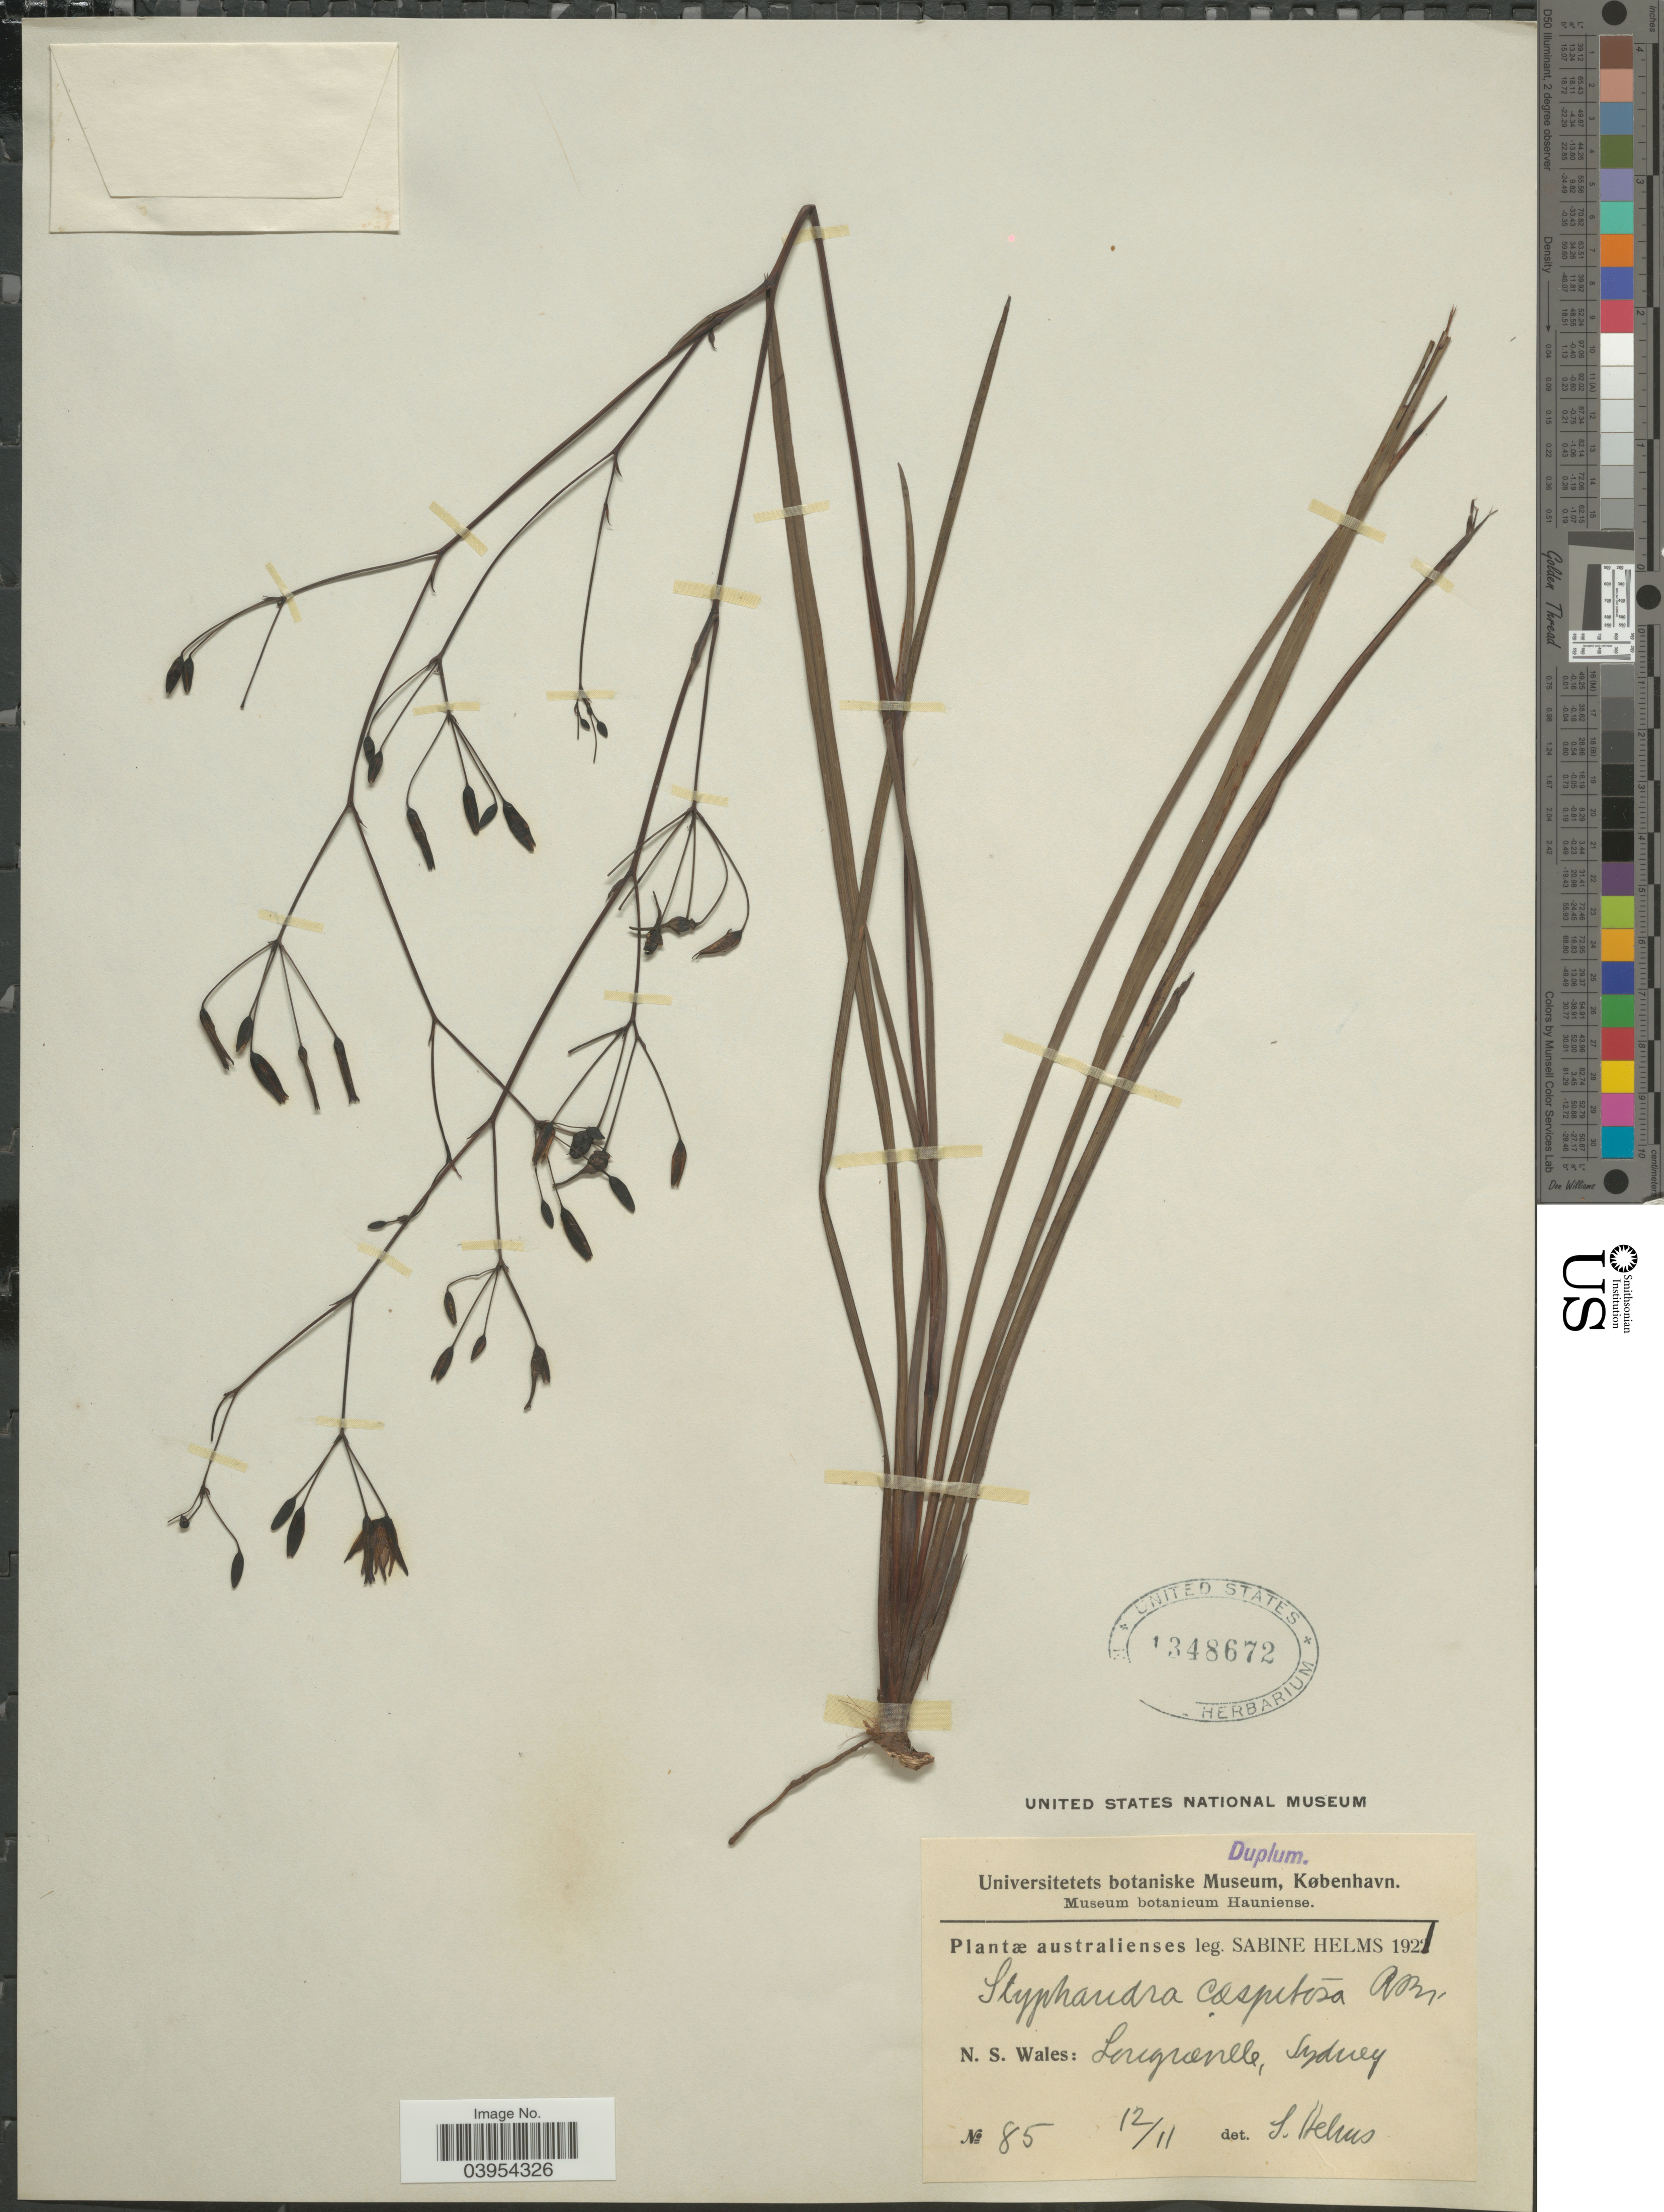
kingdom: Plantae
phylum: Tracheophyta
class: Liliopsida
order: Asparagales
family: Asphodelaceae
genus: Thelionema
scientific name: Thelionema caespitosum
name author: (R. Br.) R.J.F. Hend.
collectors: S. Helms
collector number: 85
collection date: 1921-11-12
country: Australia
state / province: New South Wales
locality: Longueville, Sydney.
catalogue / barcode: US 1348672